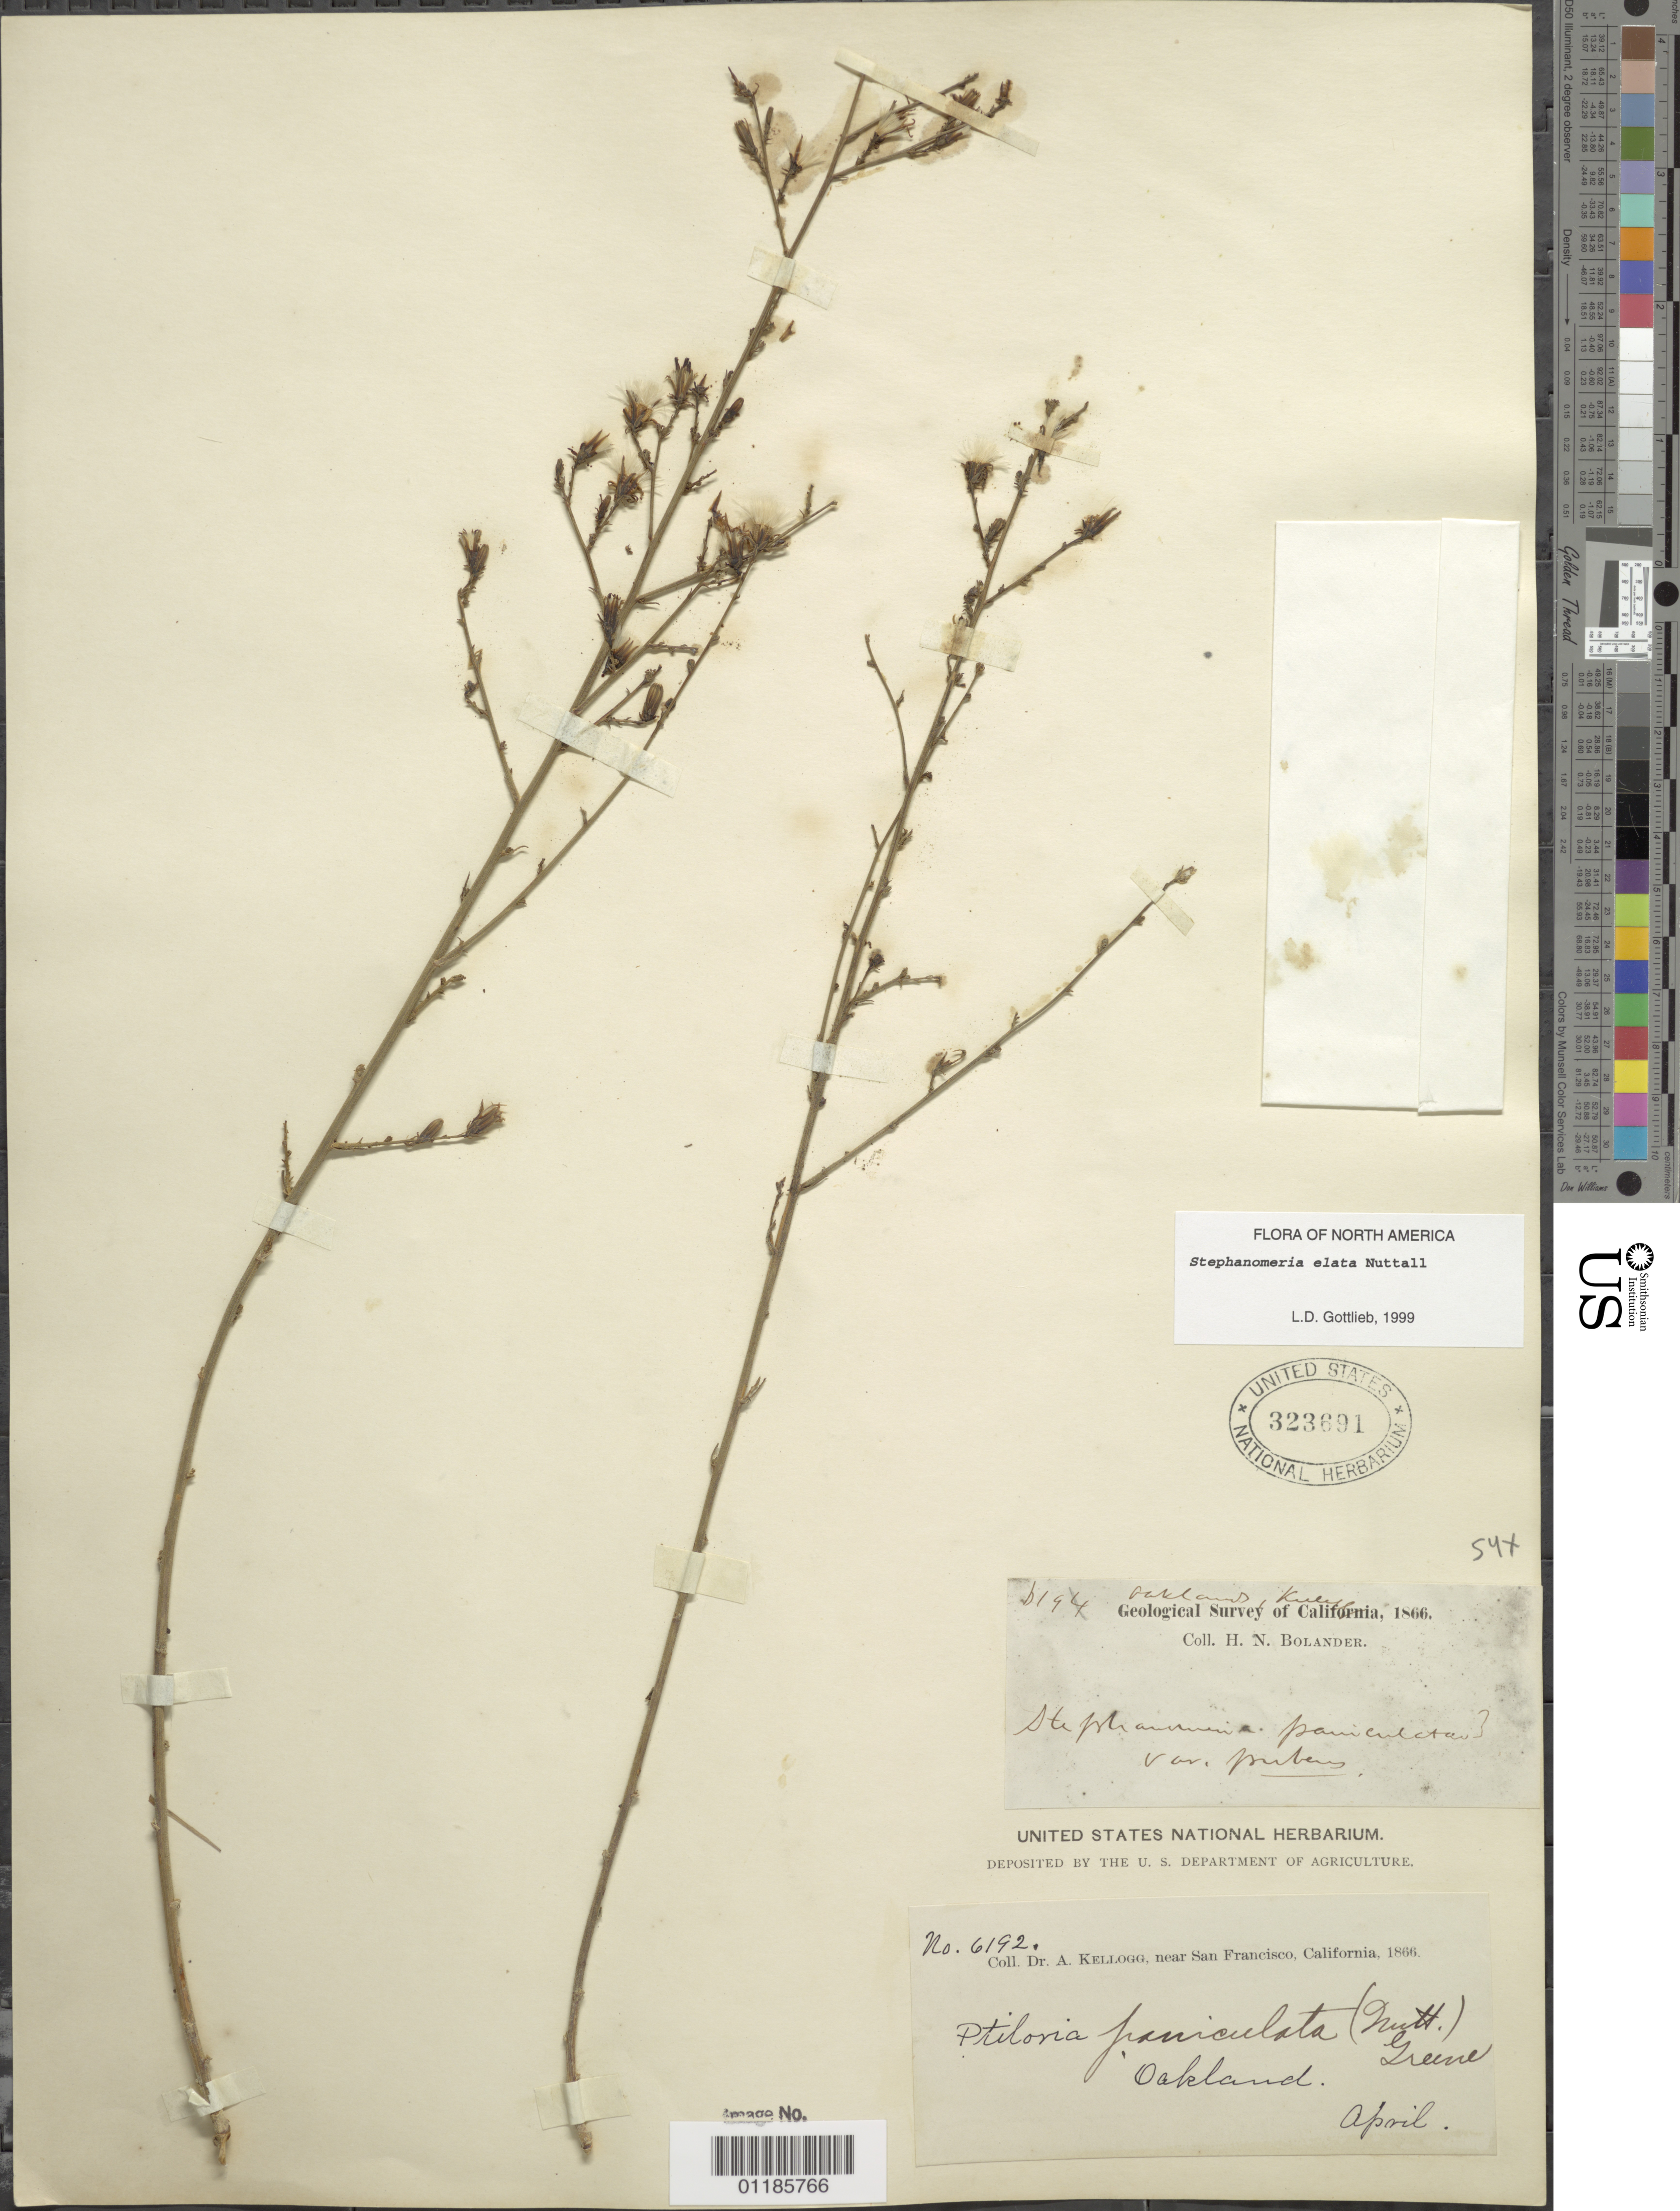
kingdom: Plantae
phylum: Tracheophyta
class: Magnoliopsida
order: Asterales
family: Asteraceae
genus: Stephanomeria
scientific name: Stephanomeria elata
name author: Nutt.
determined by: Gottlieb, L. D.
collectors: H. Bolander & A. Kellogg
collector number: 6192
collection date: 1866-04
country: United States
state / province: California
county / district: San Francisco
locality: near San Francisco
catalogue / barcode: US 323691